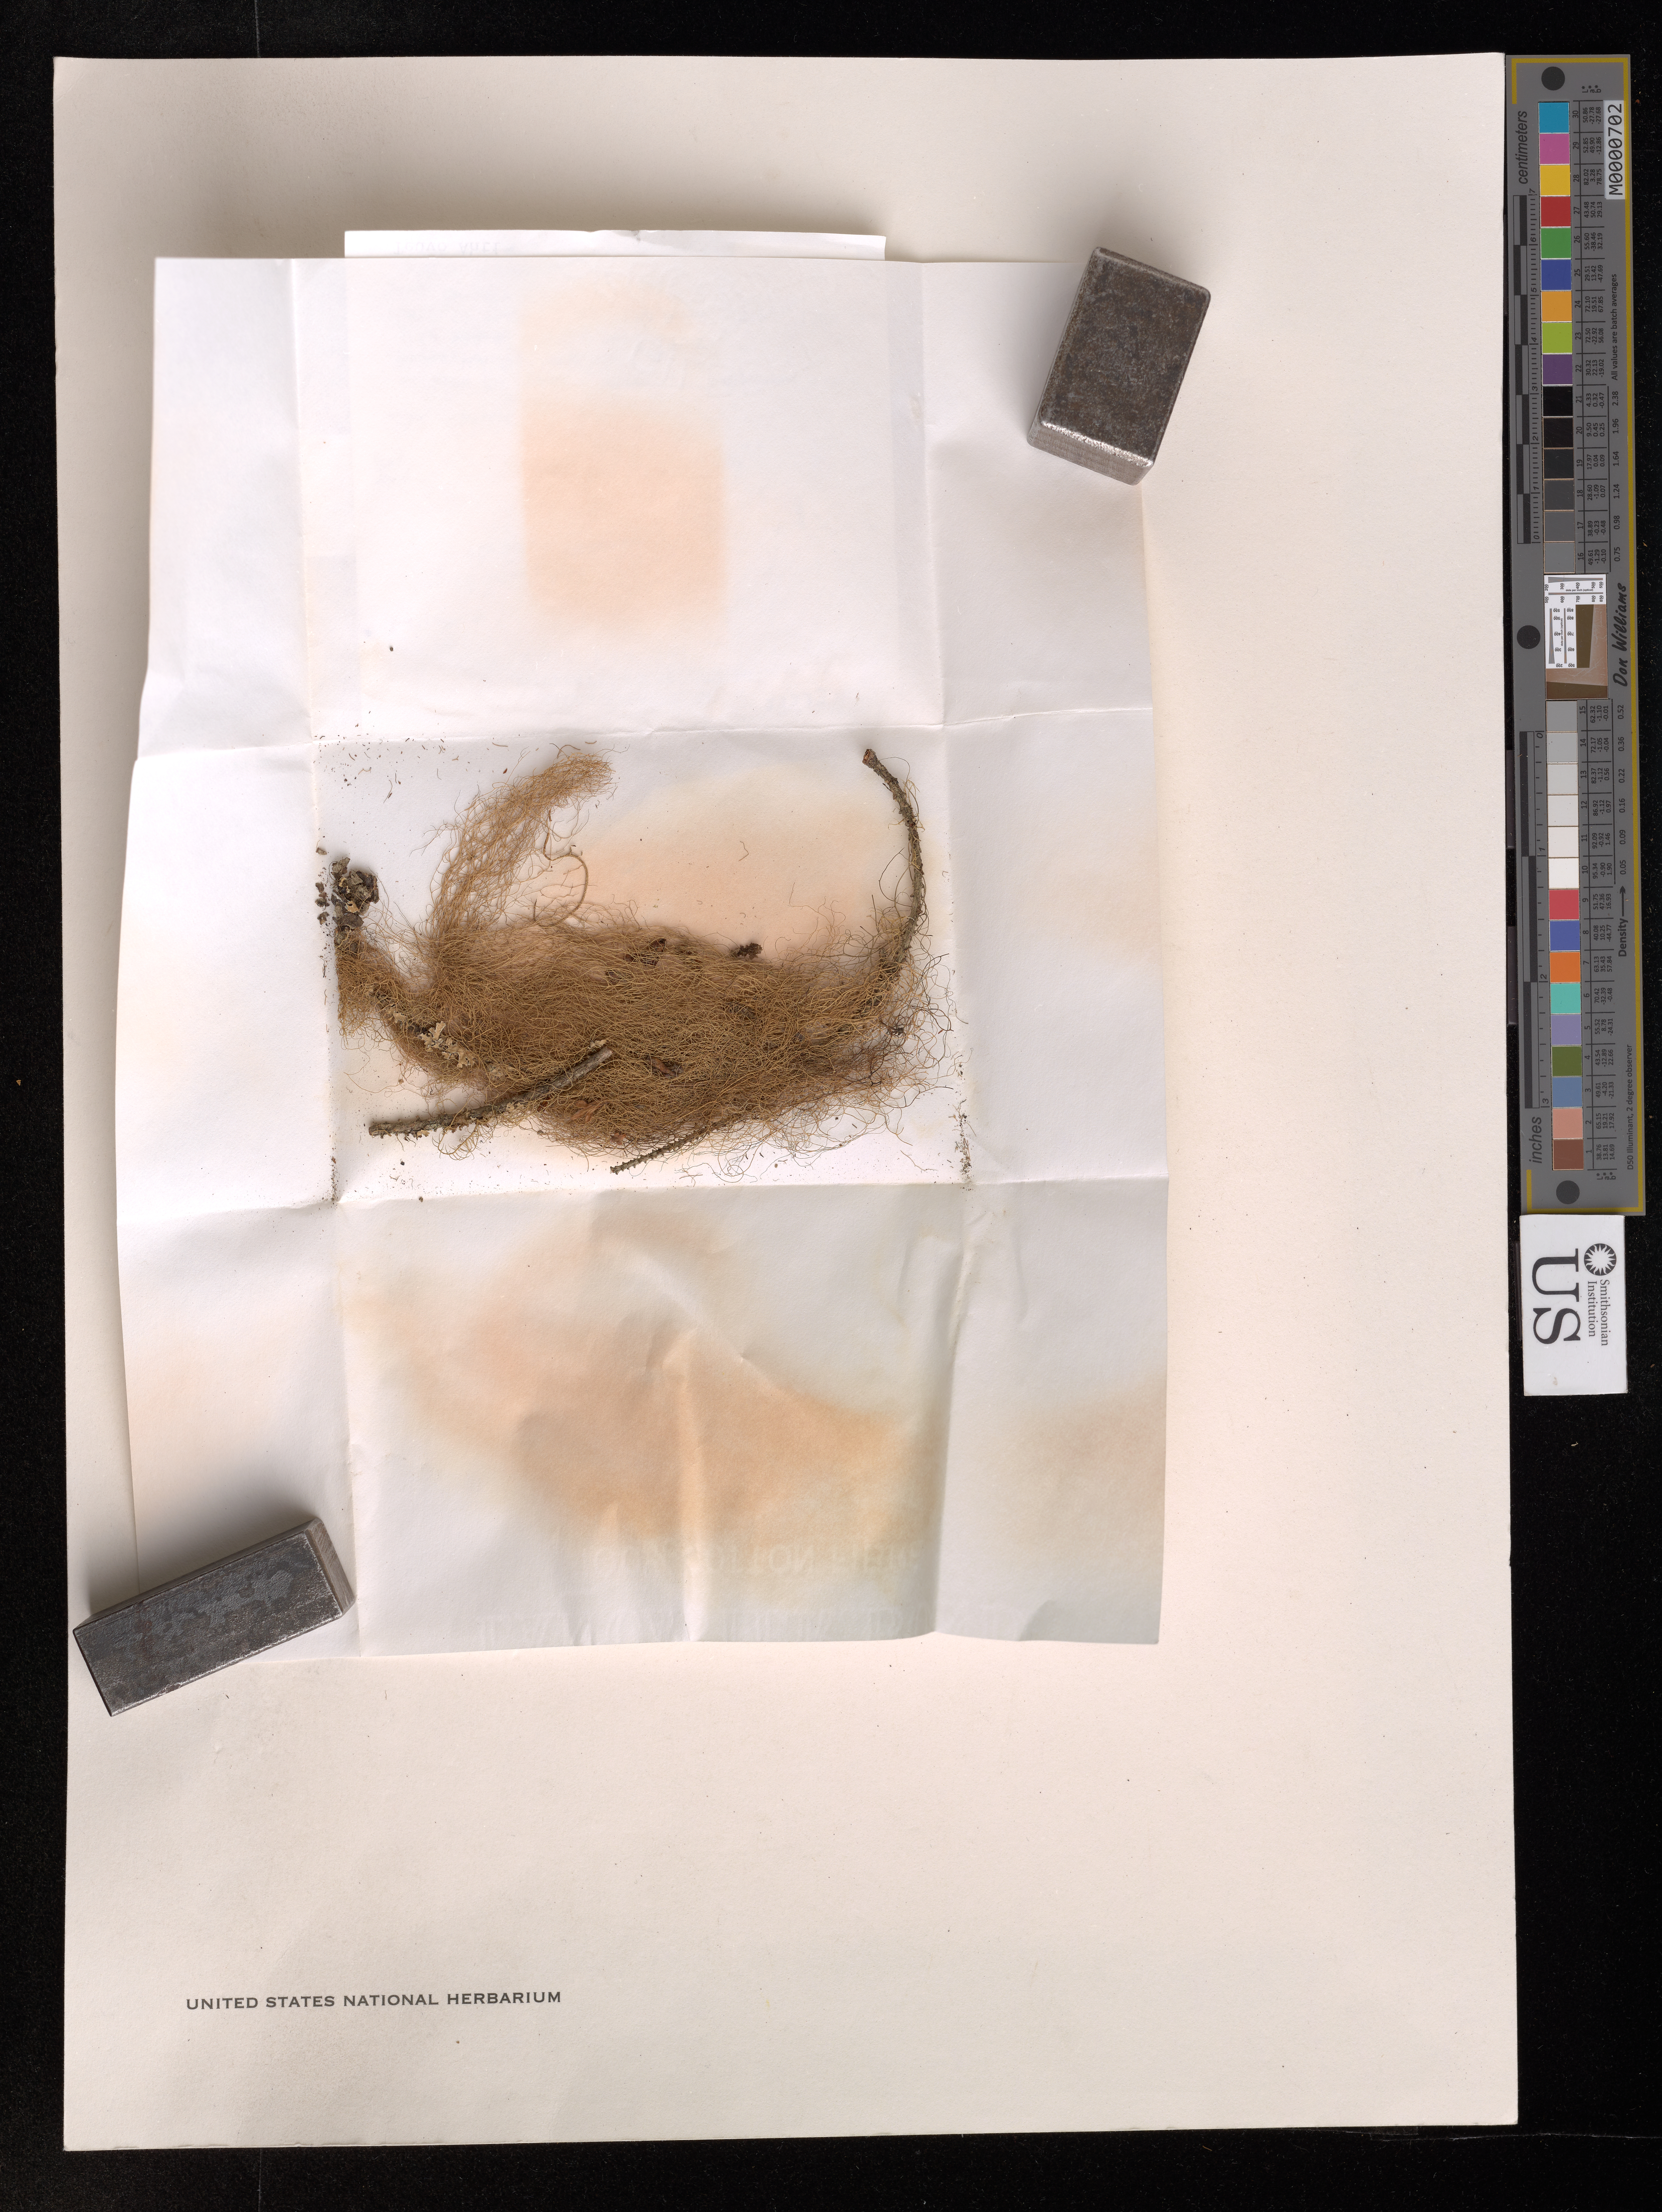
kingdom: Fungi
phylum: Ascomycota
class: Lecanoromycetes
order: Lecanorales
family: Parmeliaceae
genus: Bryoria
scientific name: Bryoria pseudofuscescens var. pikei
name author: (Brodo & D. Hawksw.) McCune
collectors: J. W. Thomson & T. T. Ahti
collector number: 21223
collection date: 1967-08-12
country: Canada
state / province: British Columbia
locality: ALCAN Expedition. Liard. Hot Springs. Mile 496.5, Alaska Hwy.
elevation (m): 457